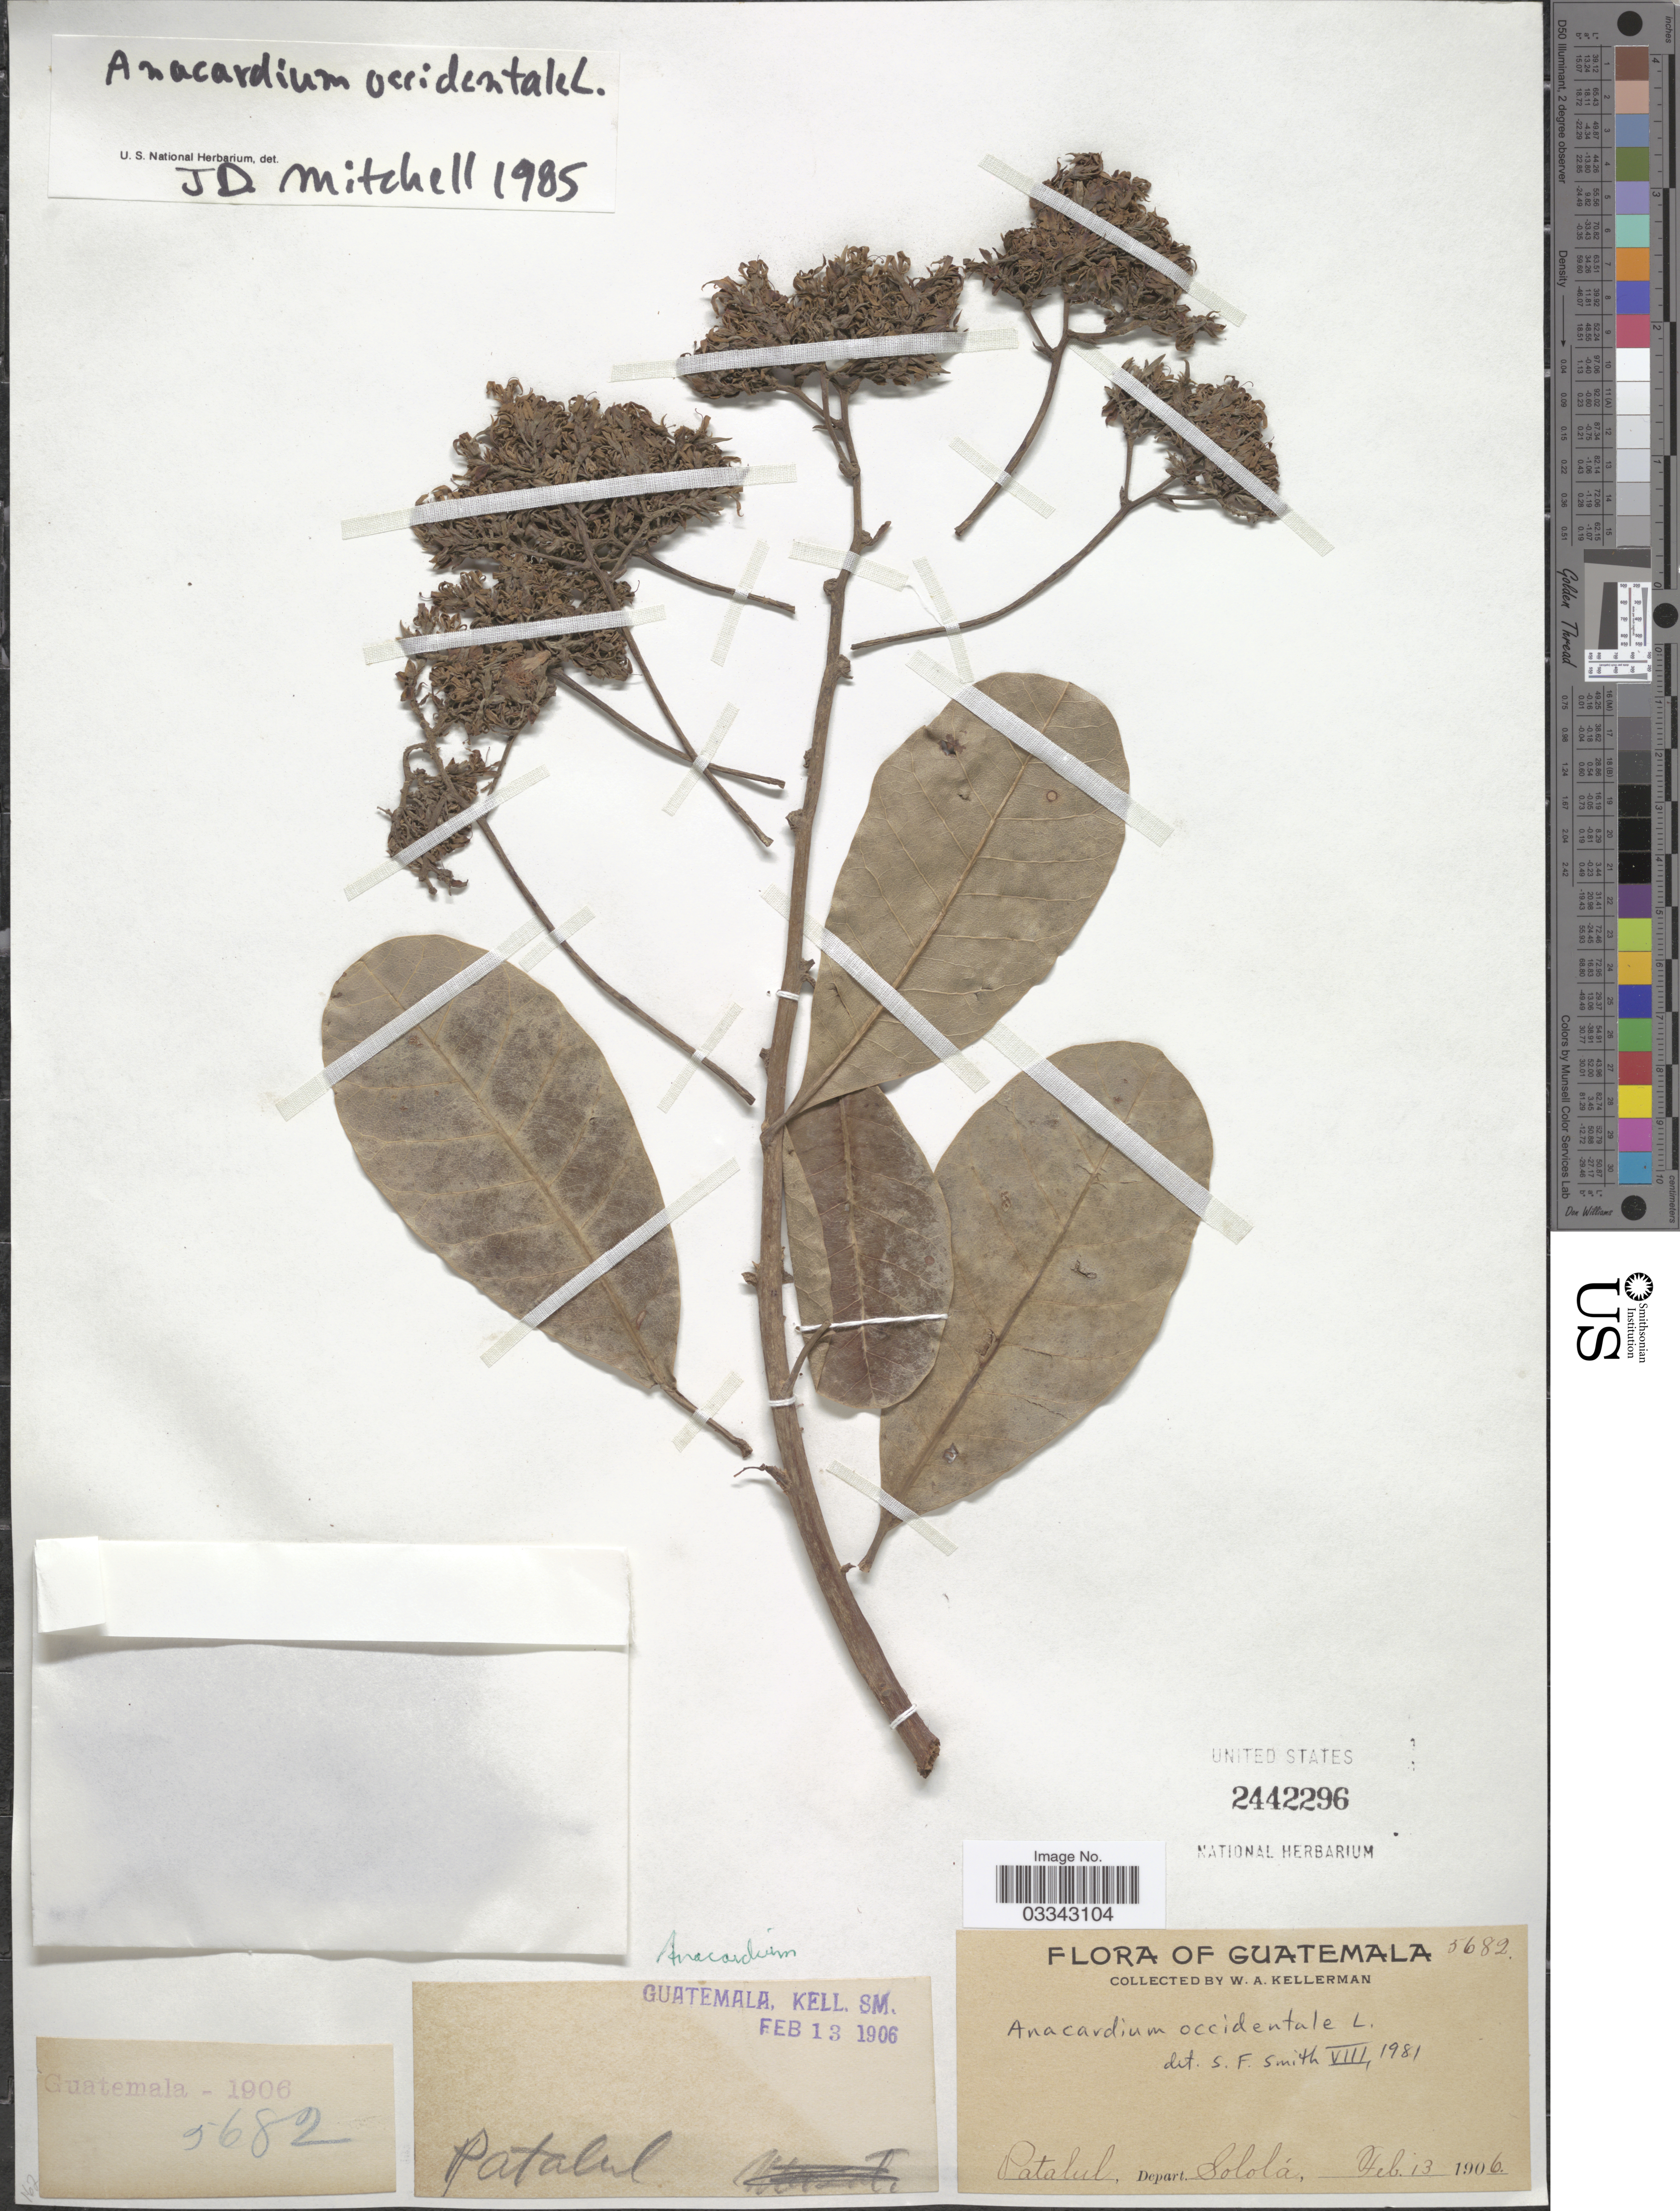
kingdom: Plantae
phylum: Tracheophyta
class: Magnoliopsida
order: Sapindales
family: Anacardiaceae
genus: Anacardium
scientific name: Anacardium occidentale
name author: L.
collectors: W. Kellerman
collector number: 5682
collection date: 1906-02-13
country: Guatemala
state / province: Sololá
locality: Patahul, Depart. Sololá.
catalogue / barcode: US 2442296